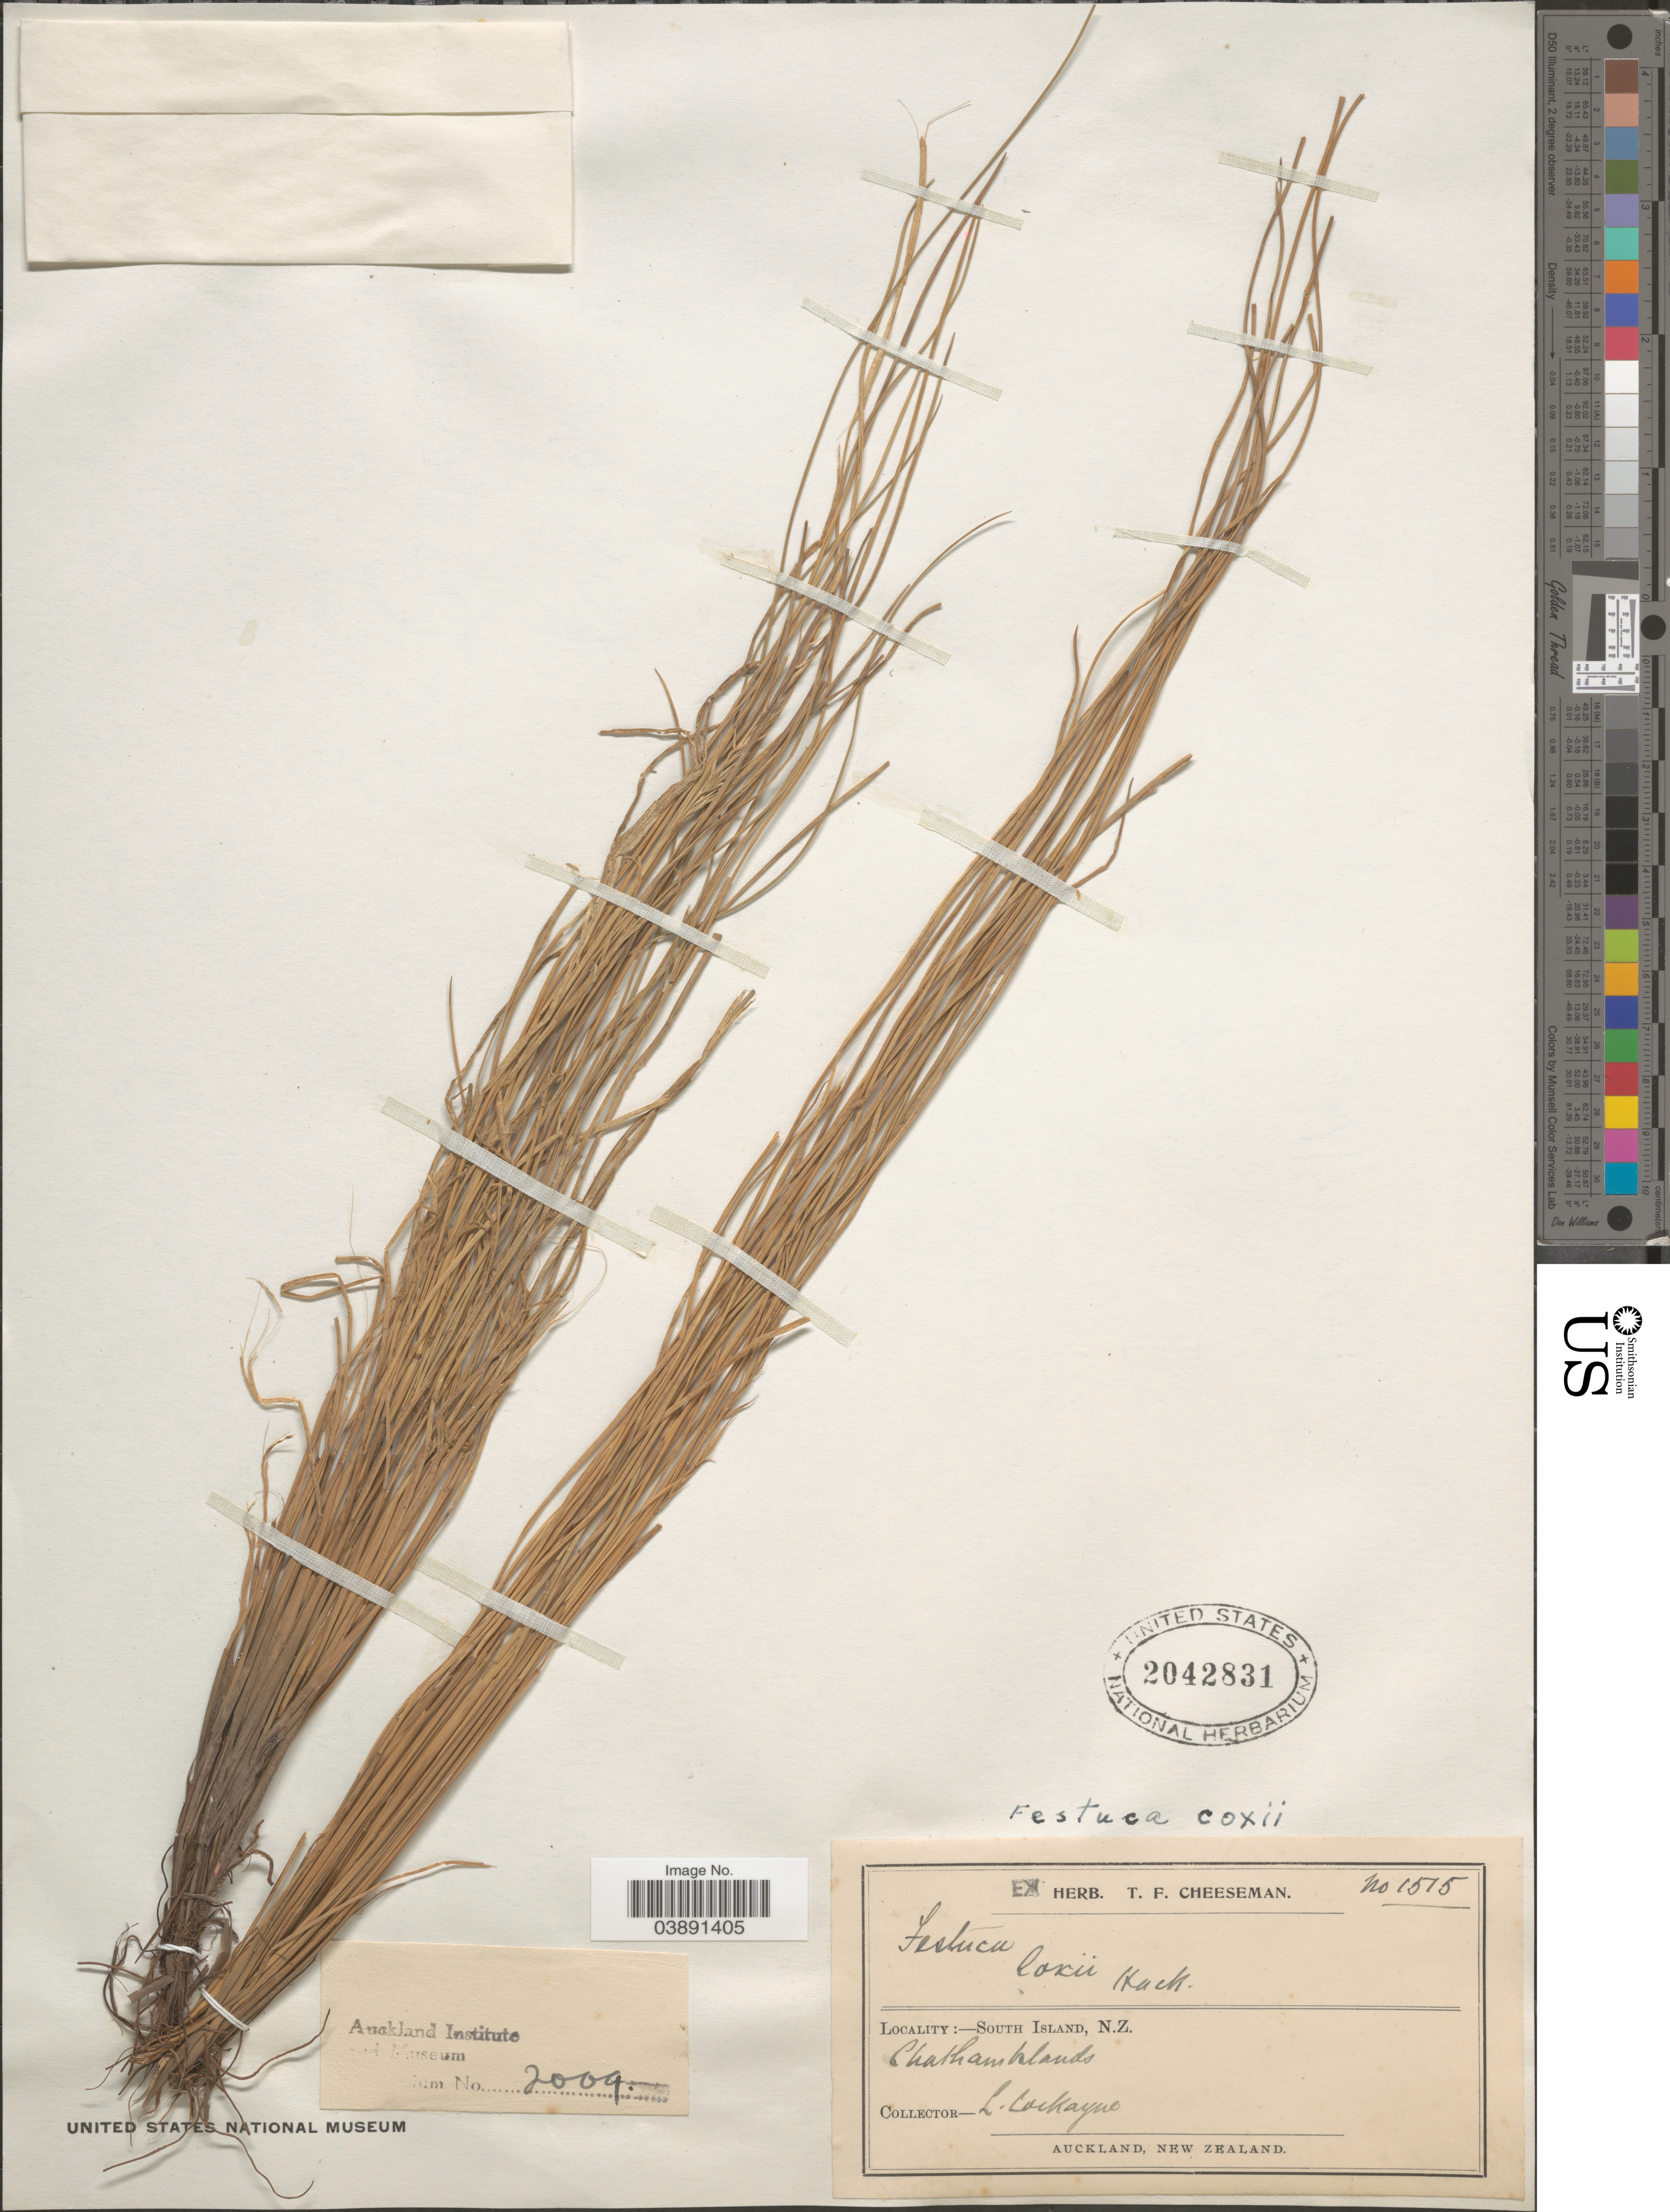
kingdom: Plantae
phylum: Tracheophyta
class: Liliopsida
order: Poales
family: Poaceae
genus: Festuca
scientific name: Festuca coxii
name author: (Petrie) Hack.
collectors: L. Cockayne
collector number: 1515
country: New Zealand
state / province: Auckland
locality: South Island. Chatham Islands.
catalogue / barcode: US 2042831